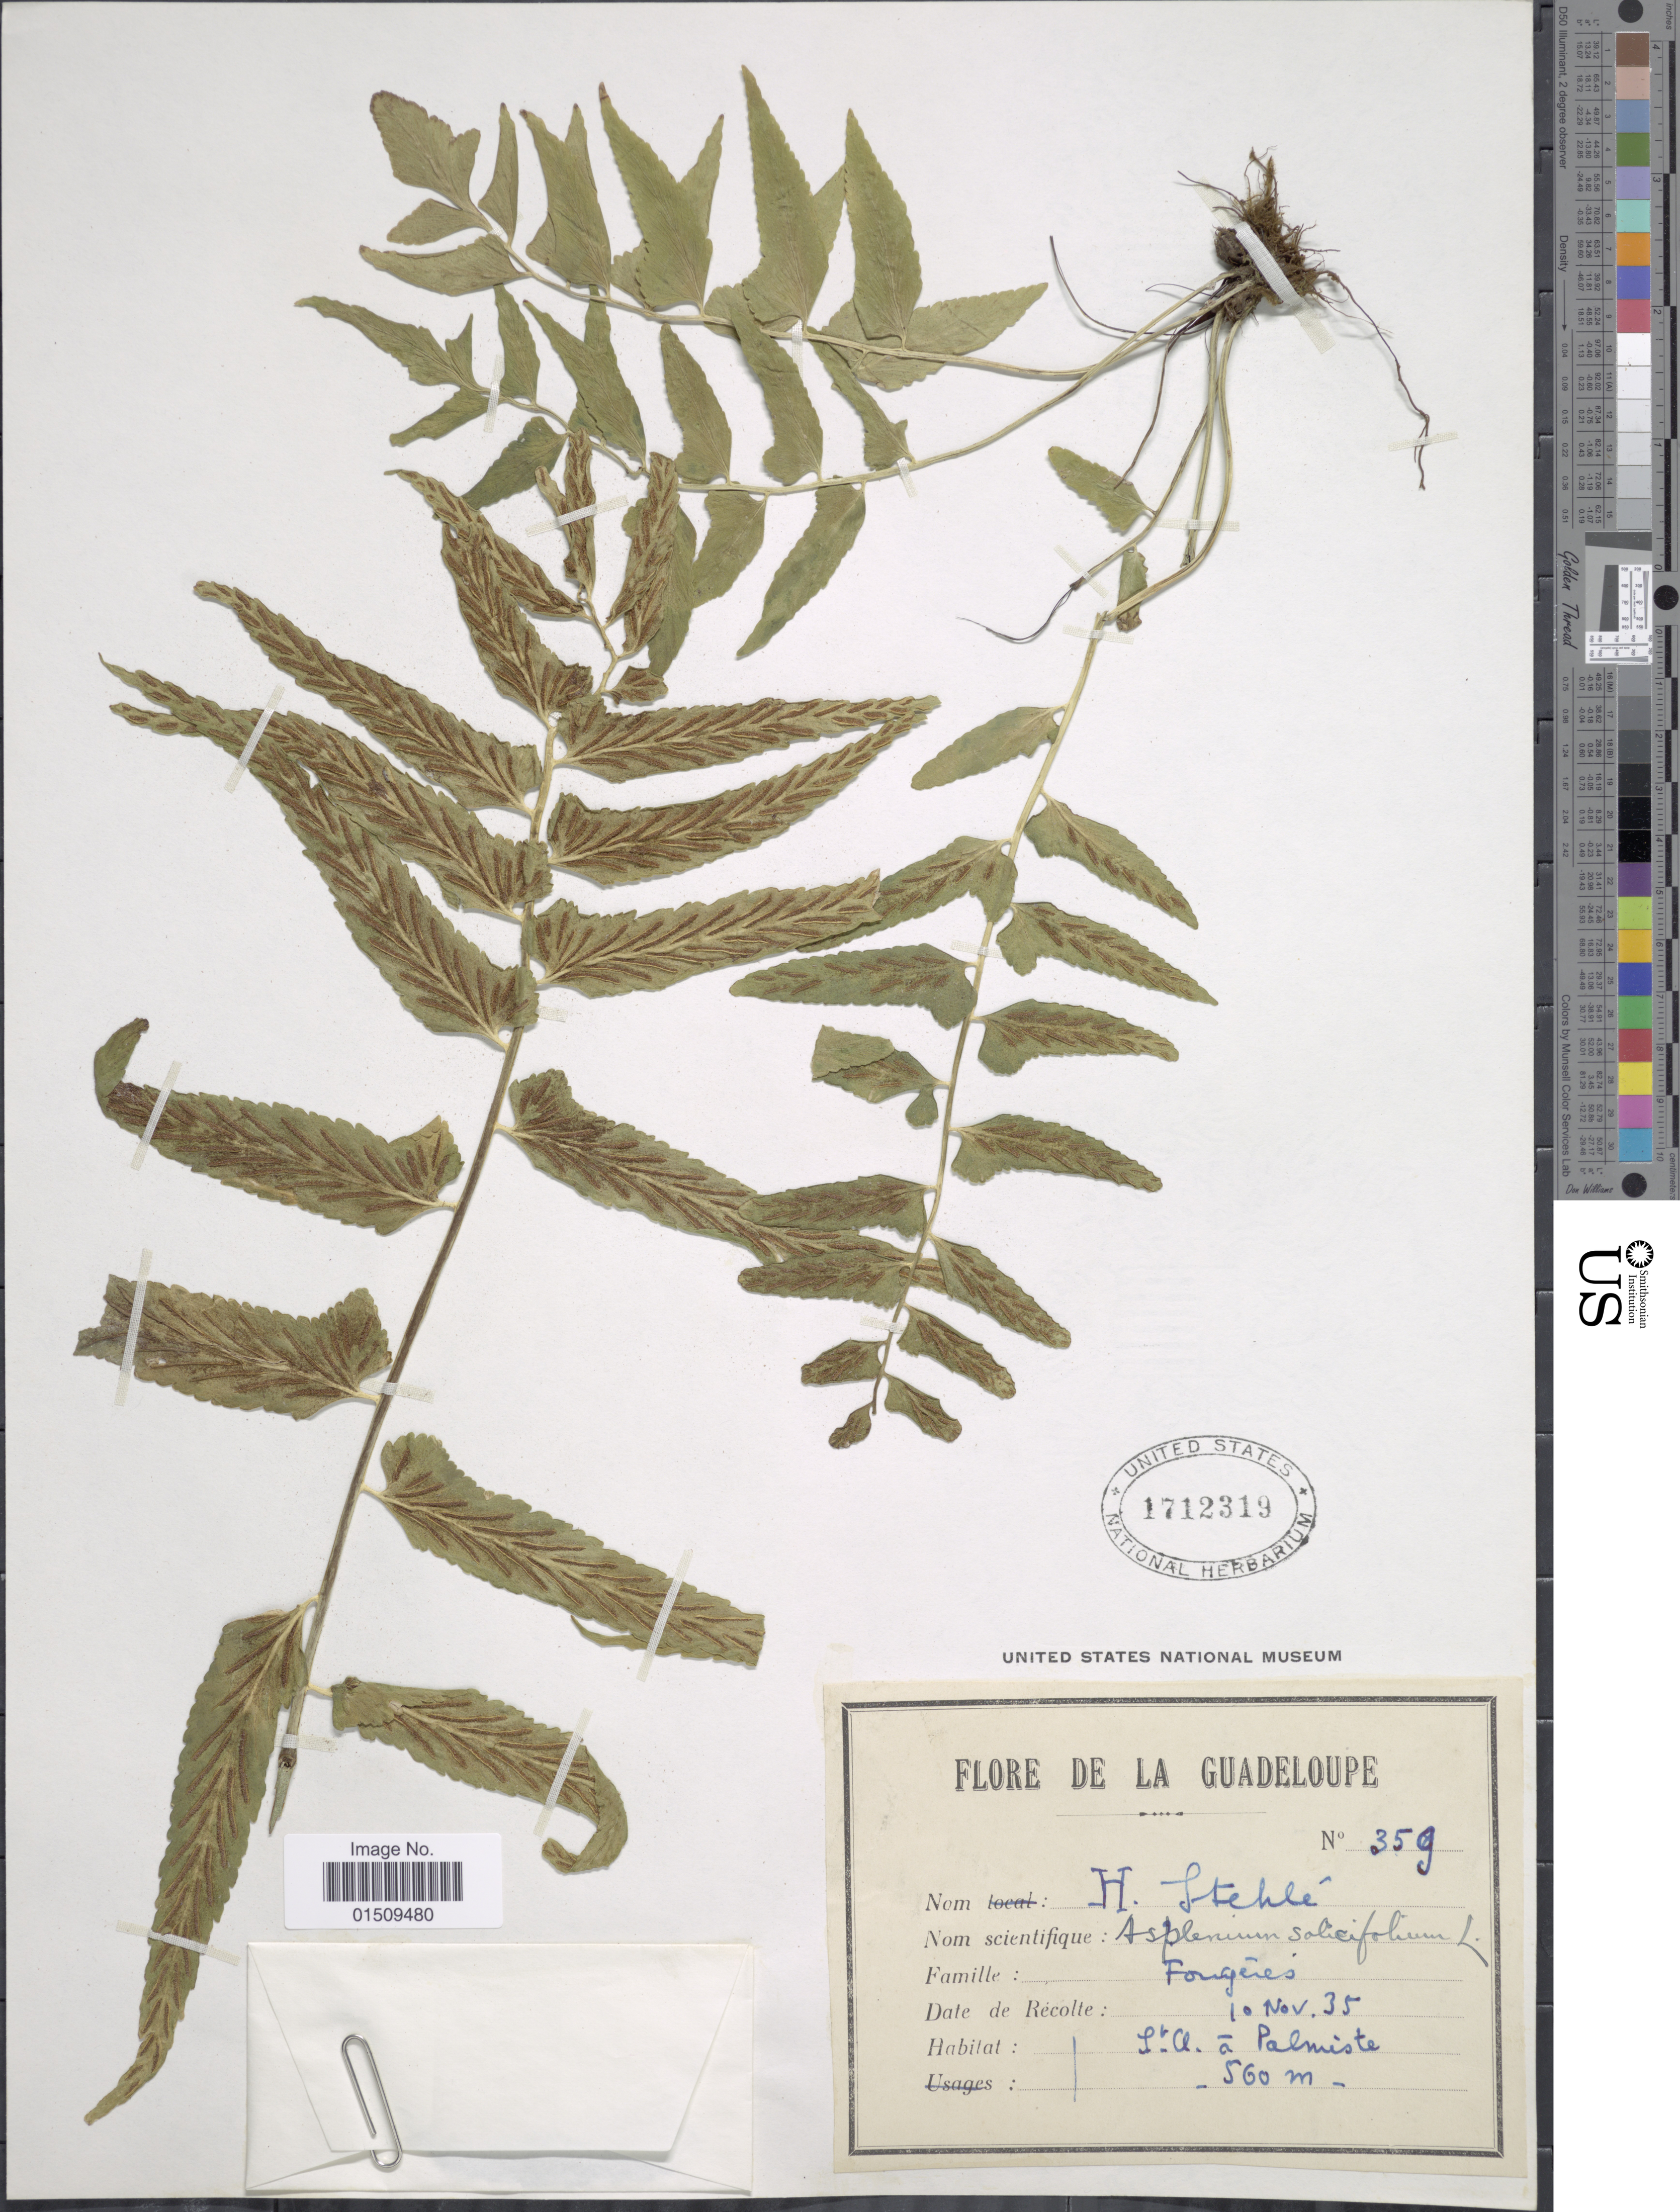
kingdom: Plantae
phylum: Tracheophyta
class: Polypodiopsida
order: Polypodiales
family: Aspleniaceae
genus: Asplenium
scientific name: Asplenium salicifolium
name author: L.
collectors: H. Stehlé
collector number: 359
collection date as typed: Transcribed d/m/y: 10/11/35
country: Guadeloupe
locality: De La Guadeloupe.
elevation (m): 560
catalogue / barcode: US 1712319